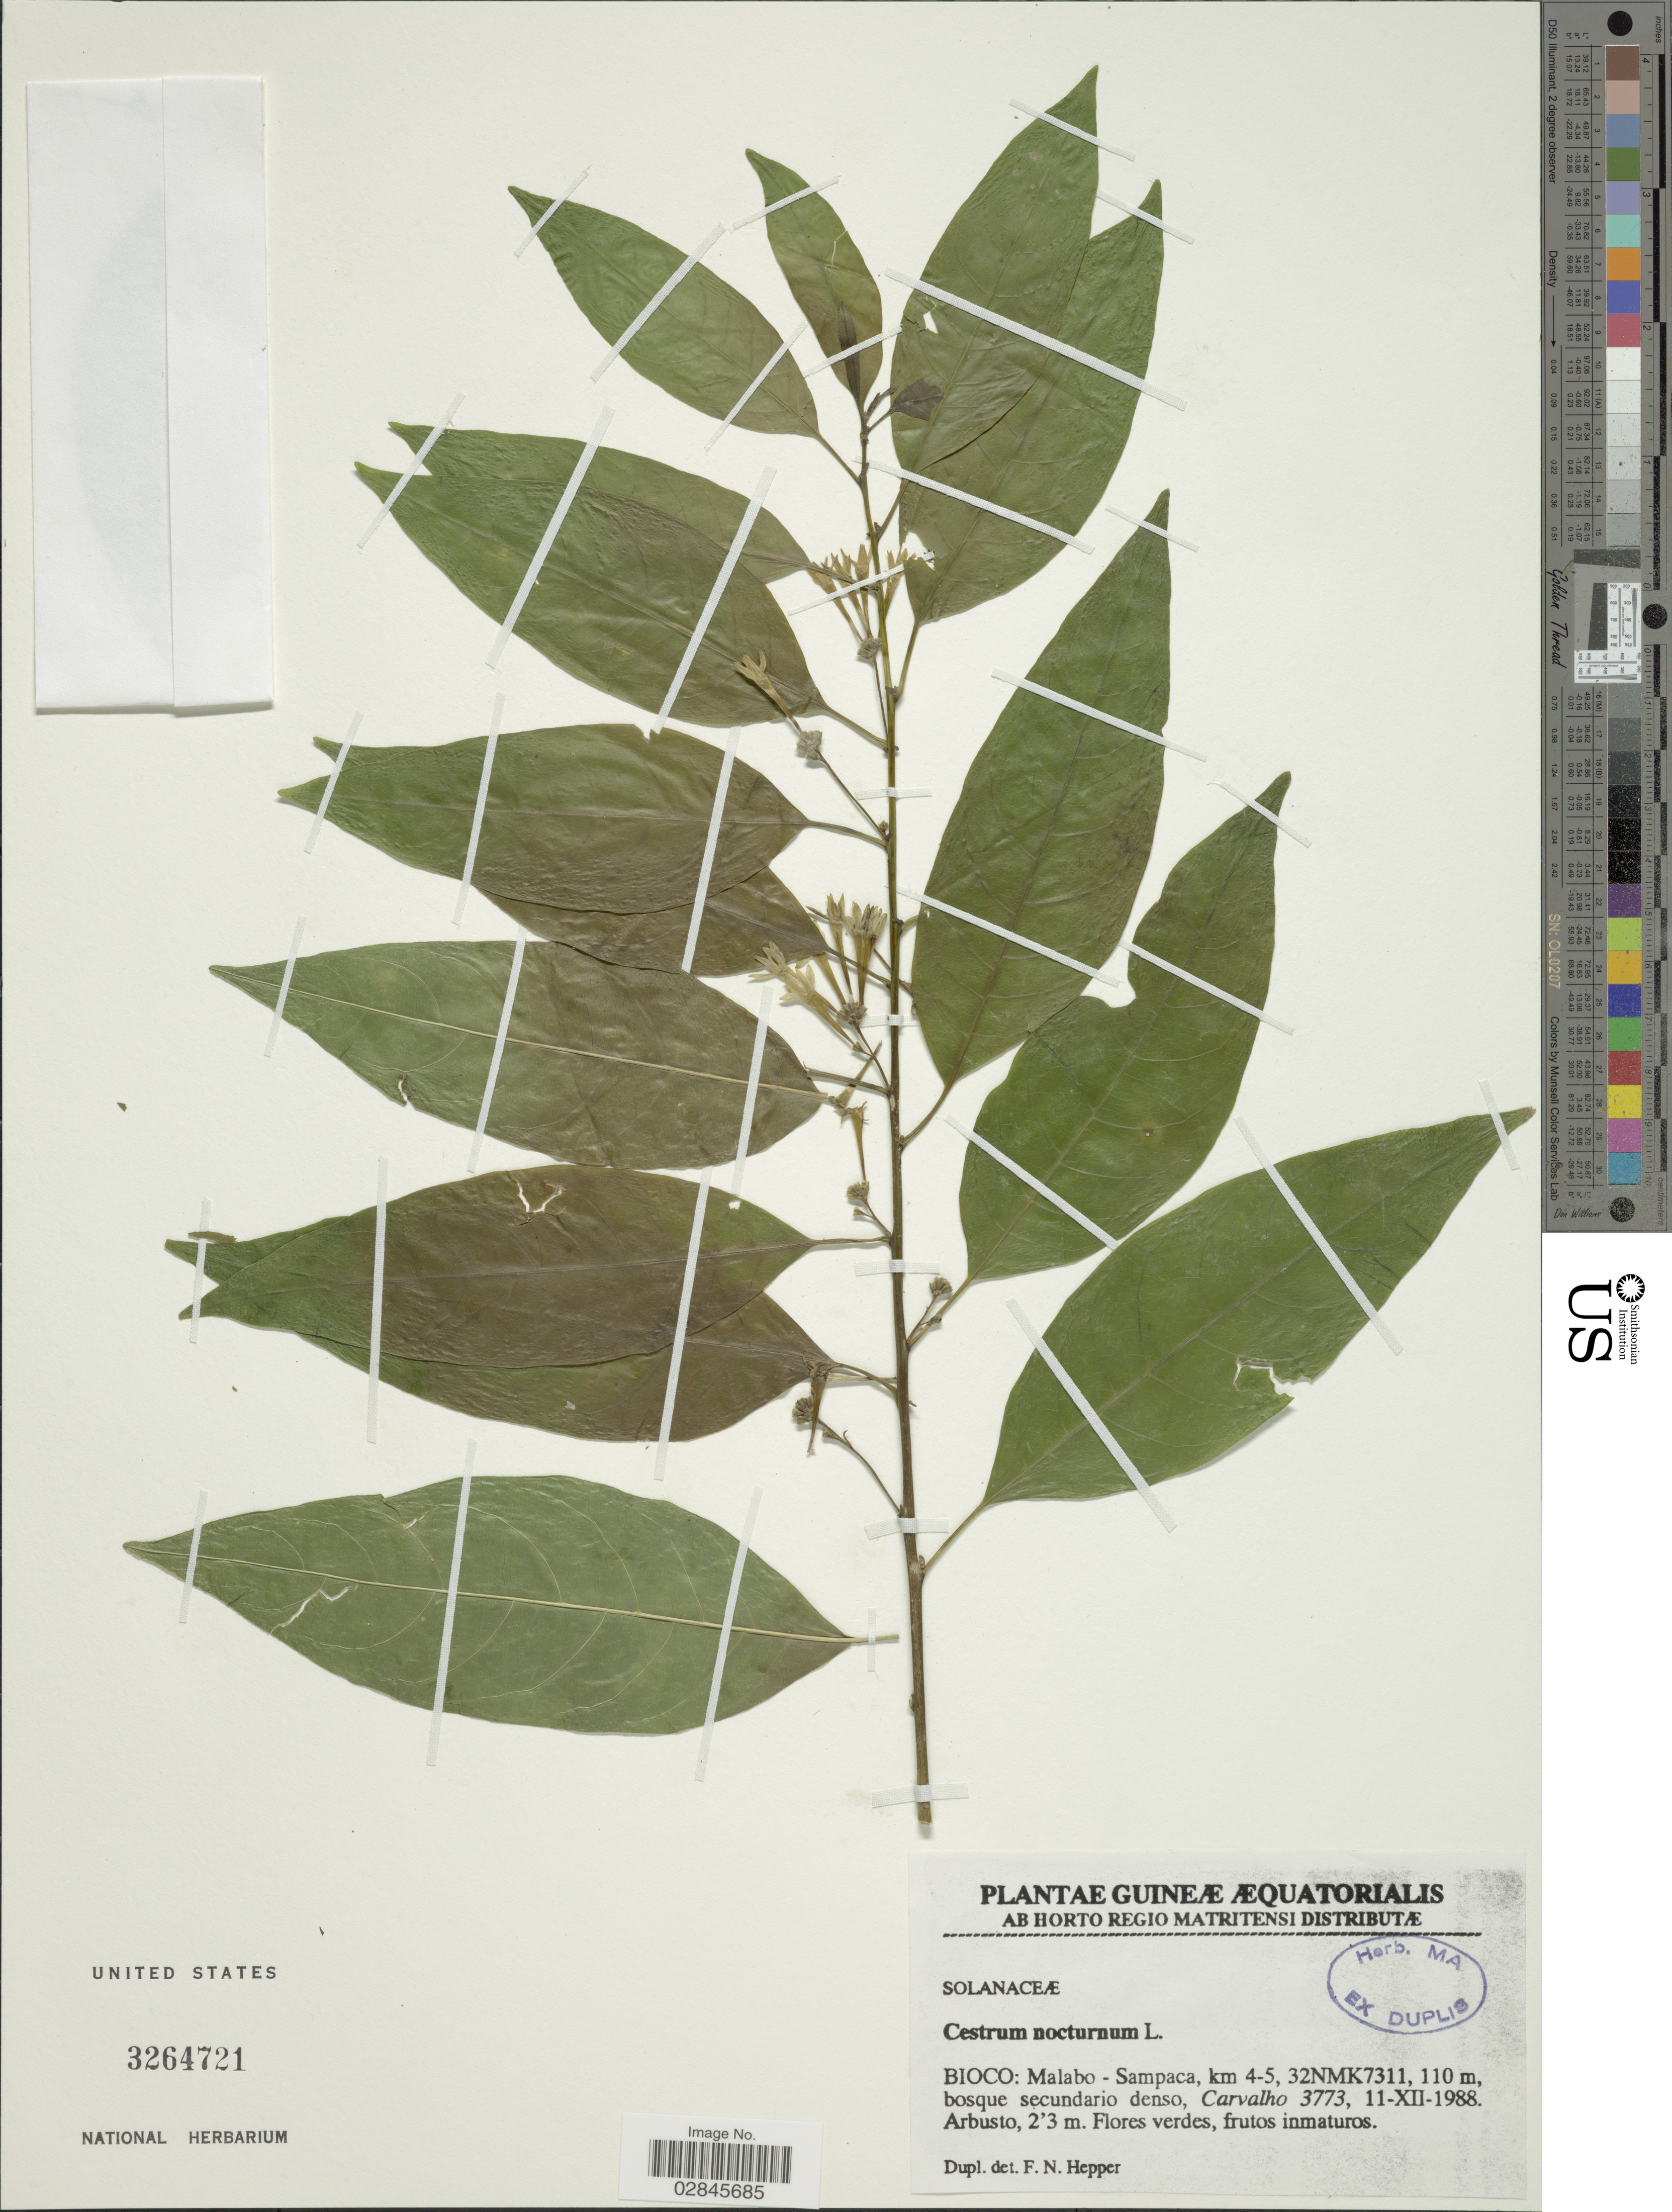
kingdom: Plantae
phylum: Tracheophyta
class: Magnoliopsida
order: Solanales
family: Solanaceae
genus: Cestrum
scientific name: Cestrum nocturnum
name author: L.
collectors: Carvalho, --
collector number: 3773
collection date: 1988-12-11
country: Equatorial Guinea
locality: Guineæ Æquatorialis. Bioco: Malabo-Sampaca, km 4-5, 32NMK7311.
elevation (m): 110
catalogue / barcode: US 3264721